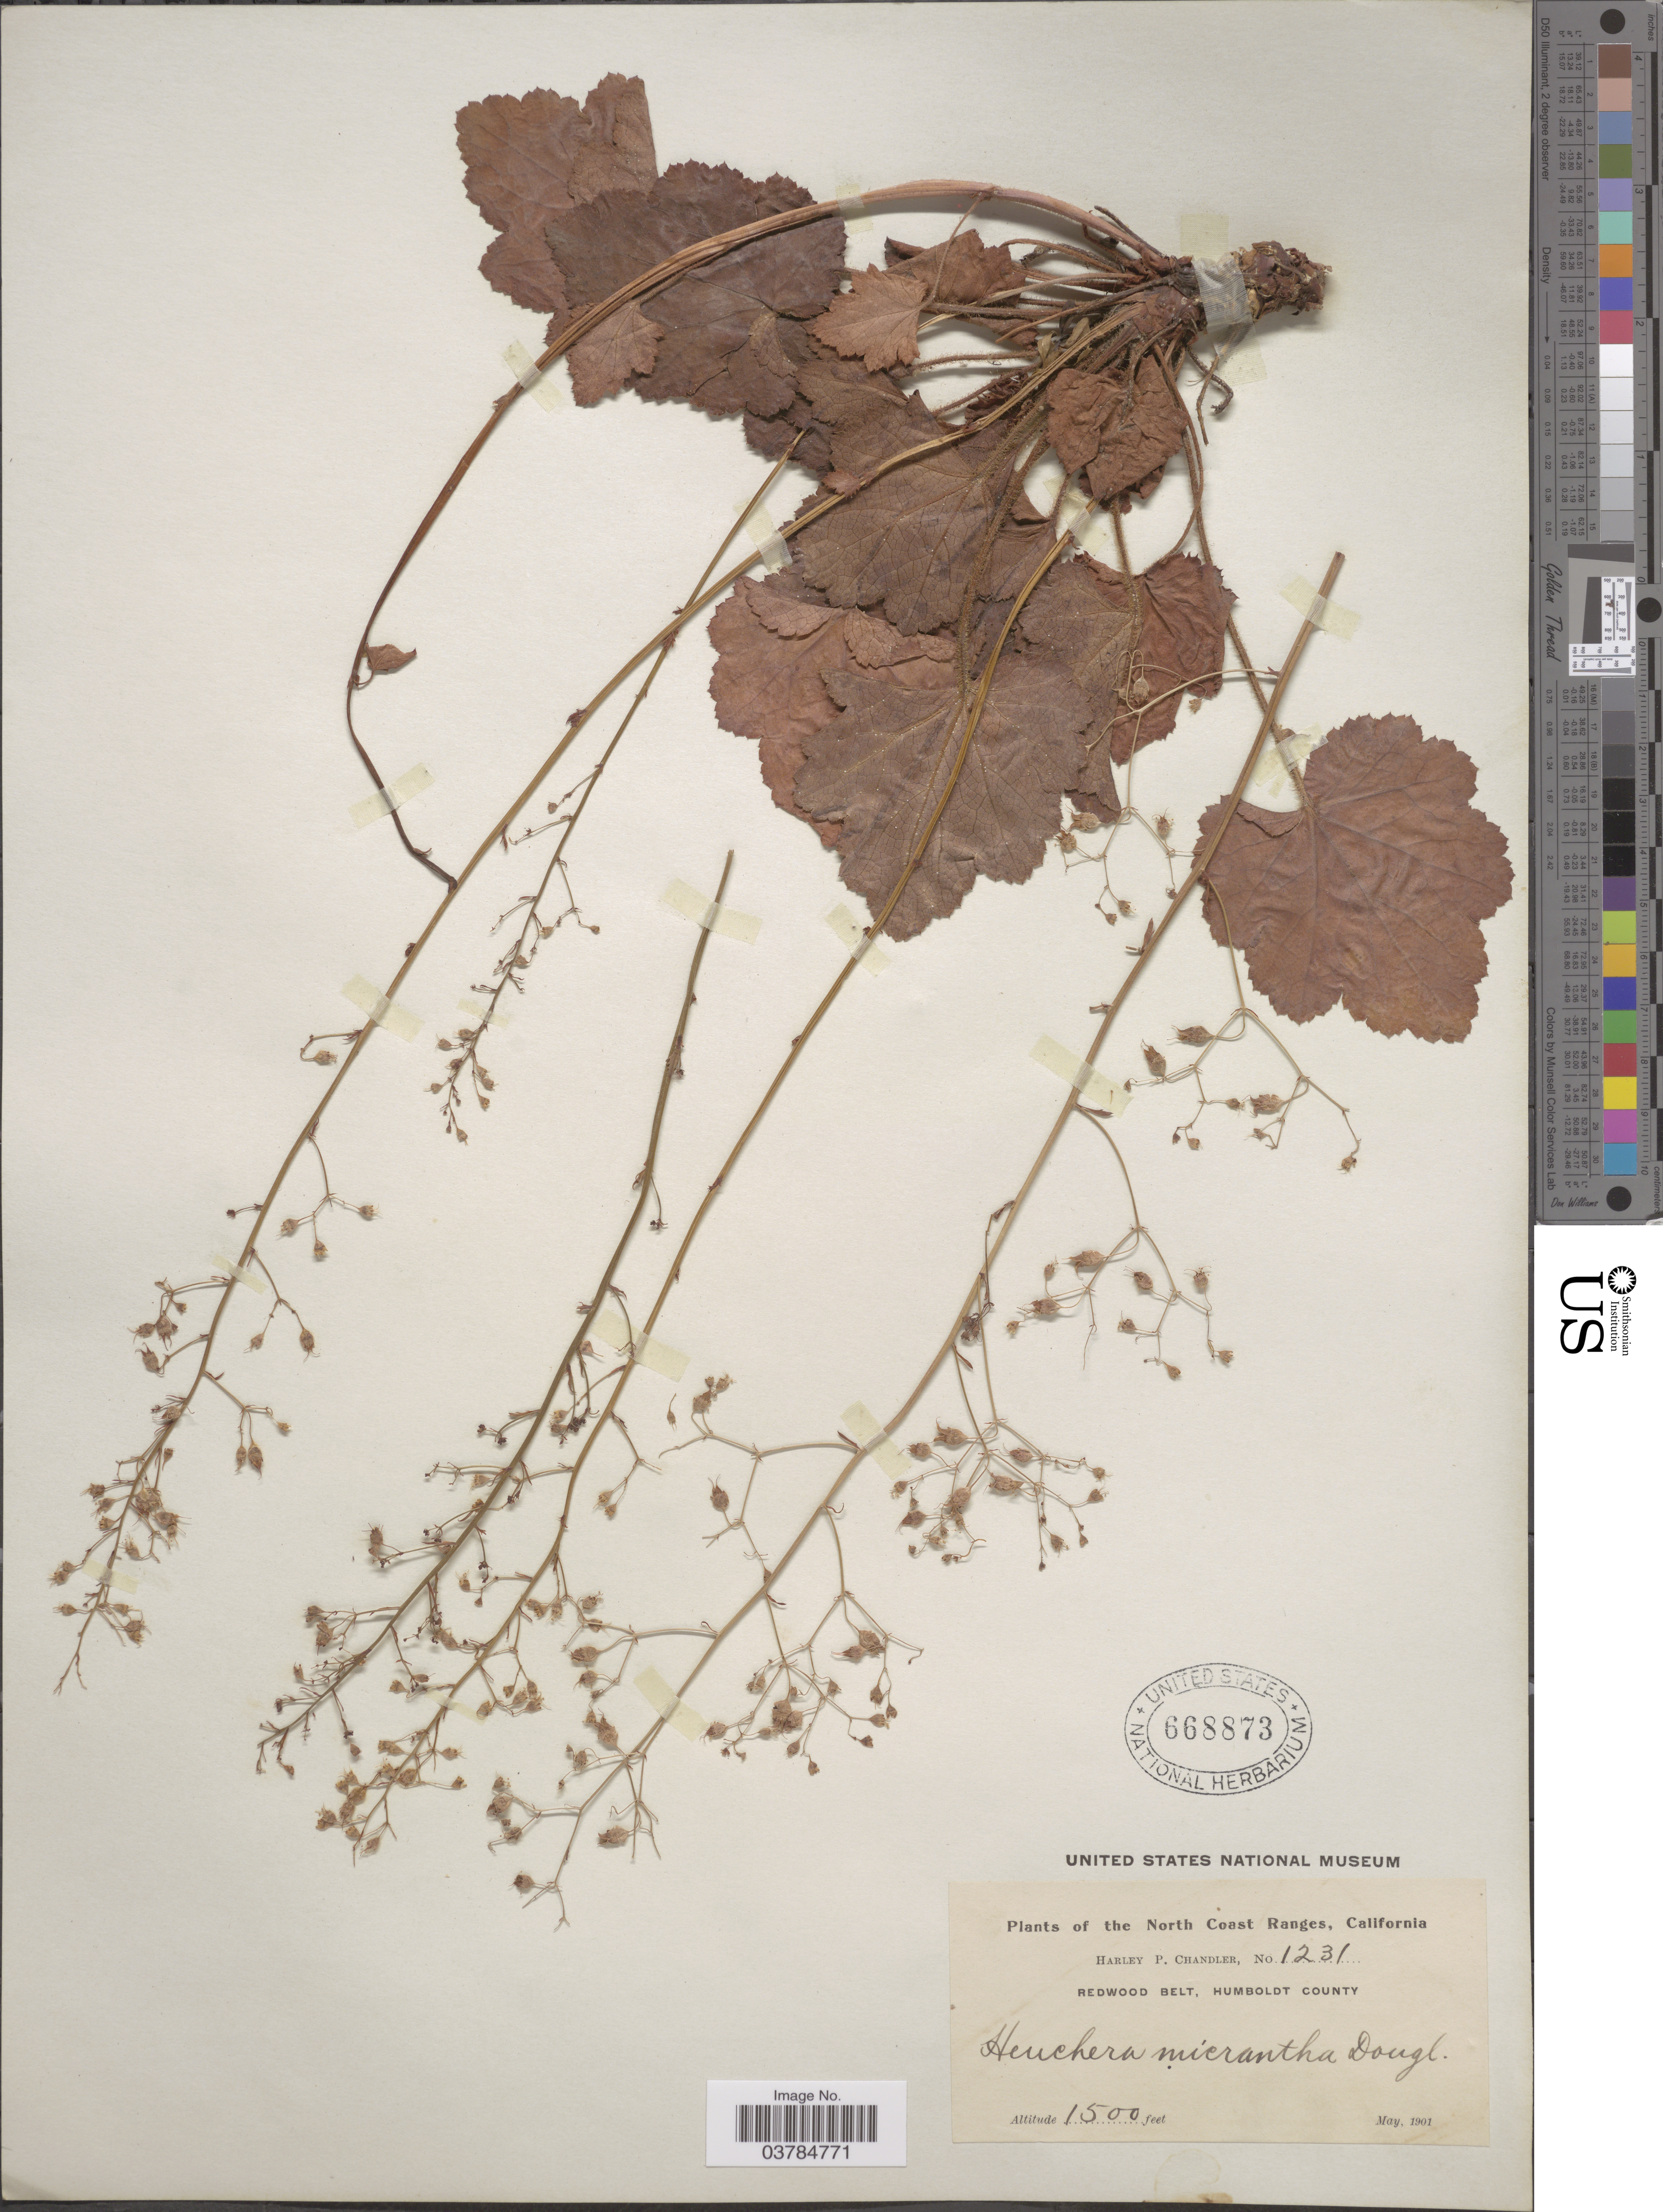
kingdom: Plantae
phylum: Tracheophyta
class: Magnoliopsida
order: Saxifragales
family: Saxifragaceae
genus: Heuchera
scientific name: Heuchera micrantha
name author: Douglas ex Lindl.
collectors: H. Chandler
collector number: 1231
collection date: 1901-05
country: United States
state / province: California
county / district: Humboldt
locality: North Coast Ranges. Redwood Belt, Humboldt County.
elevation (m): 457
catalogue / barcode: US 668873